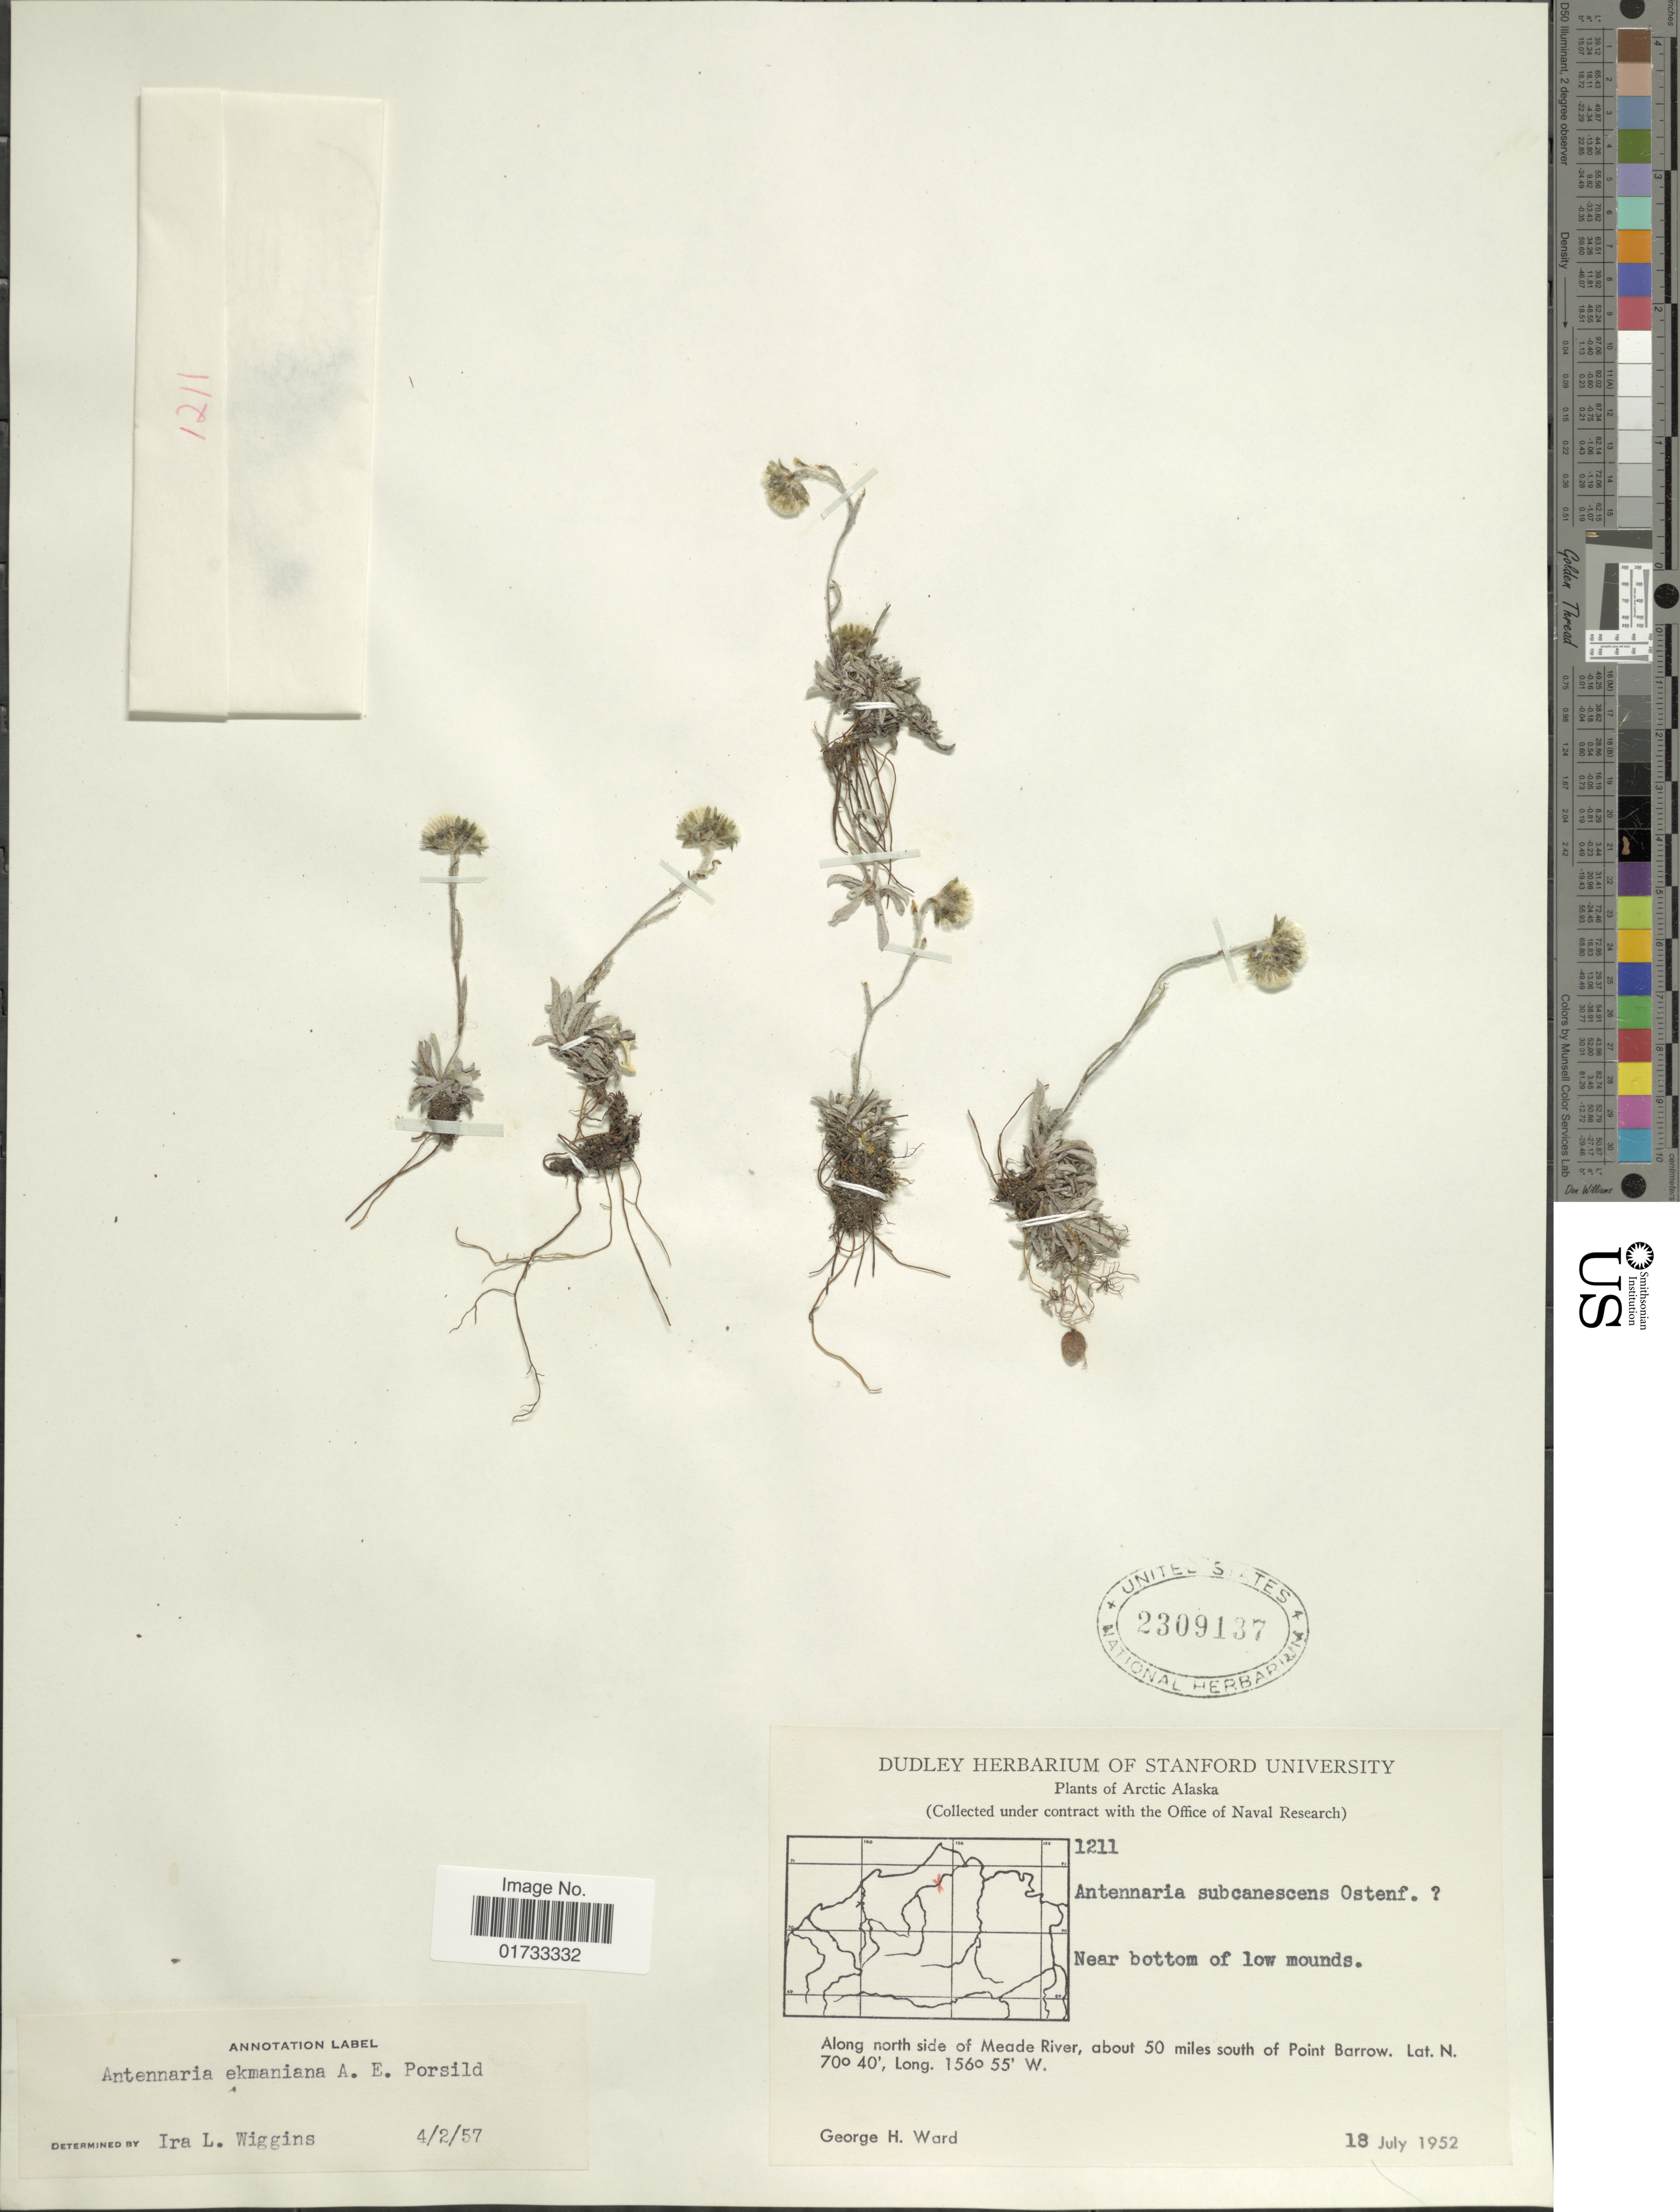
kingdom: Plantae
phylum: Tracheophyta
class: Magnoliopsida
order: Asterales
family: Asteraceae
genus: Antennaria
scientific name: Antennaria subcanescens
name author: Ostenf. ex Malte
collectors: G. H. Ward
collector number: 1211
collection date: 1952-07-18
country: United States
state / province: Alaska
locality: Arctic Alaska, near bottom of low mounds, along north side of Meade River, about 50 miles south of Point Barrow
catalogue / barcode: US 2309137